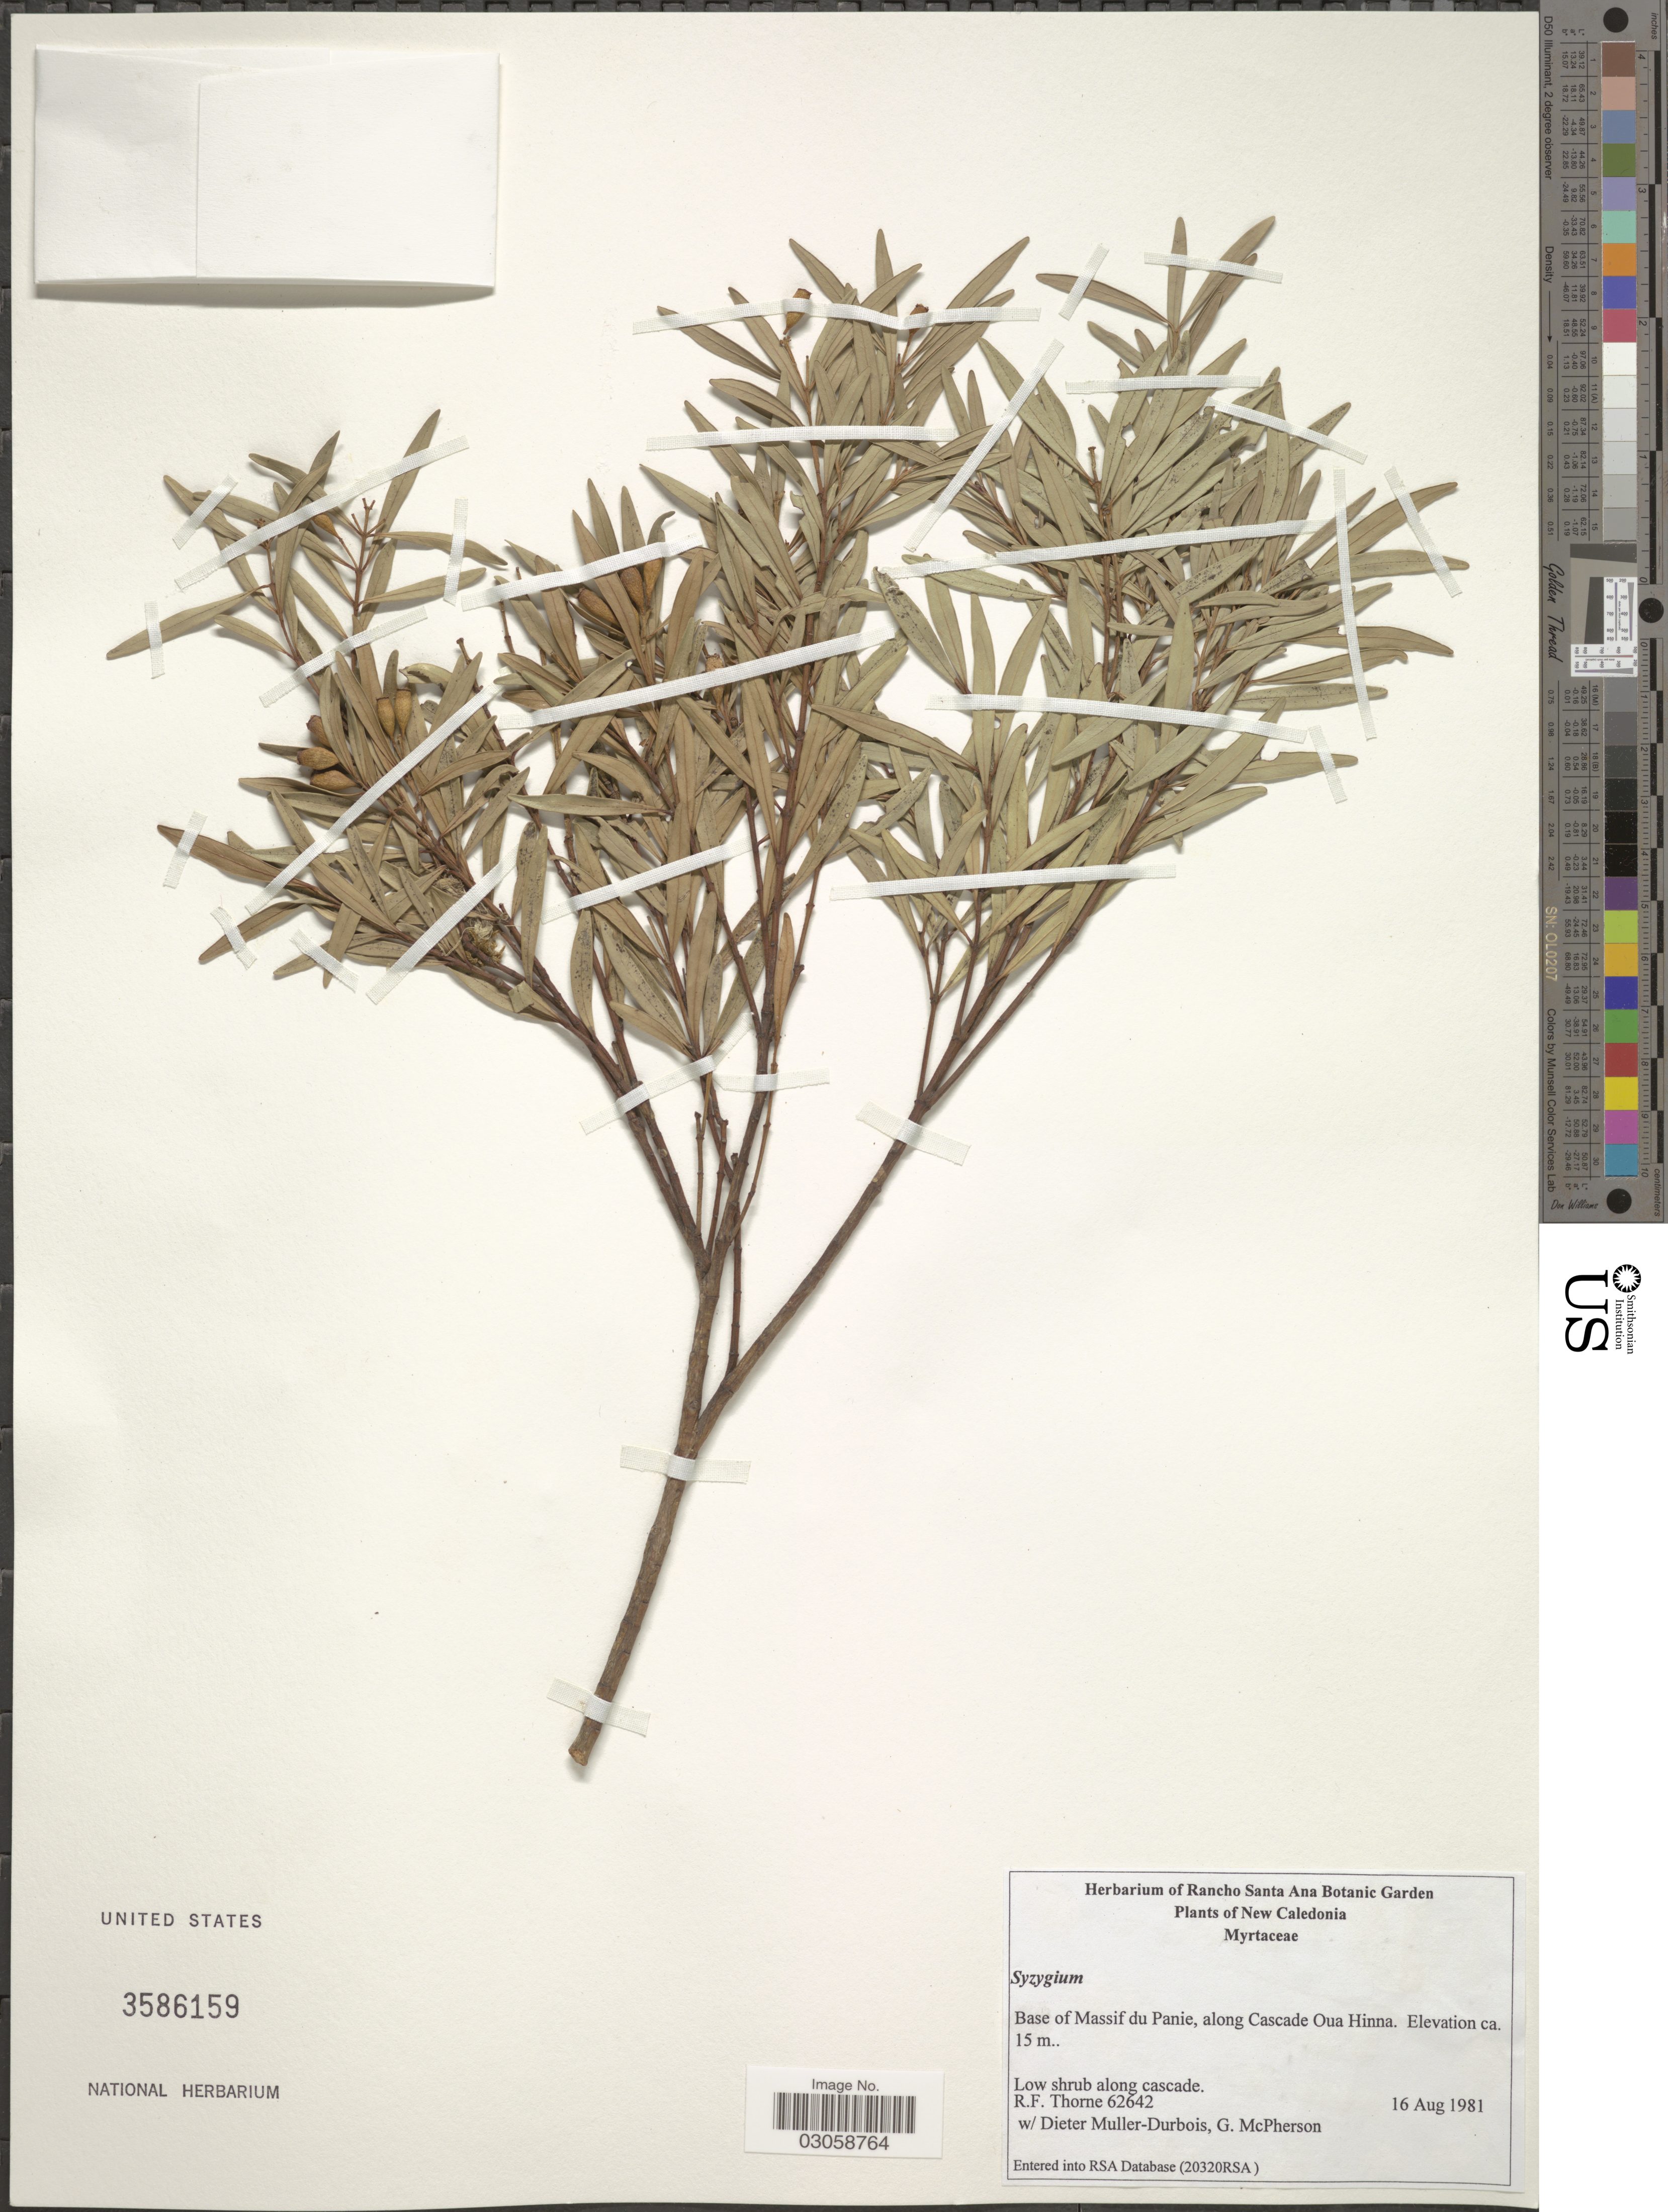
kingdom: Plantae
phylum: Tracheophyta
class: Magnoliopsida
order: Myrtales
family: Myrtaceae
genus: Syzygium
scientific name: Syzygium sp.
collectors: R. Thorne, D. Muller-Durbois & G. McPherson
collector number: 62642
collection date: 1981-08-16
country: New Caledonia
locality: Base of Massif du Panie, along Cascade Oua Hinna.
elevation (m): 15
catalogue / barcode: US 3586159